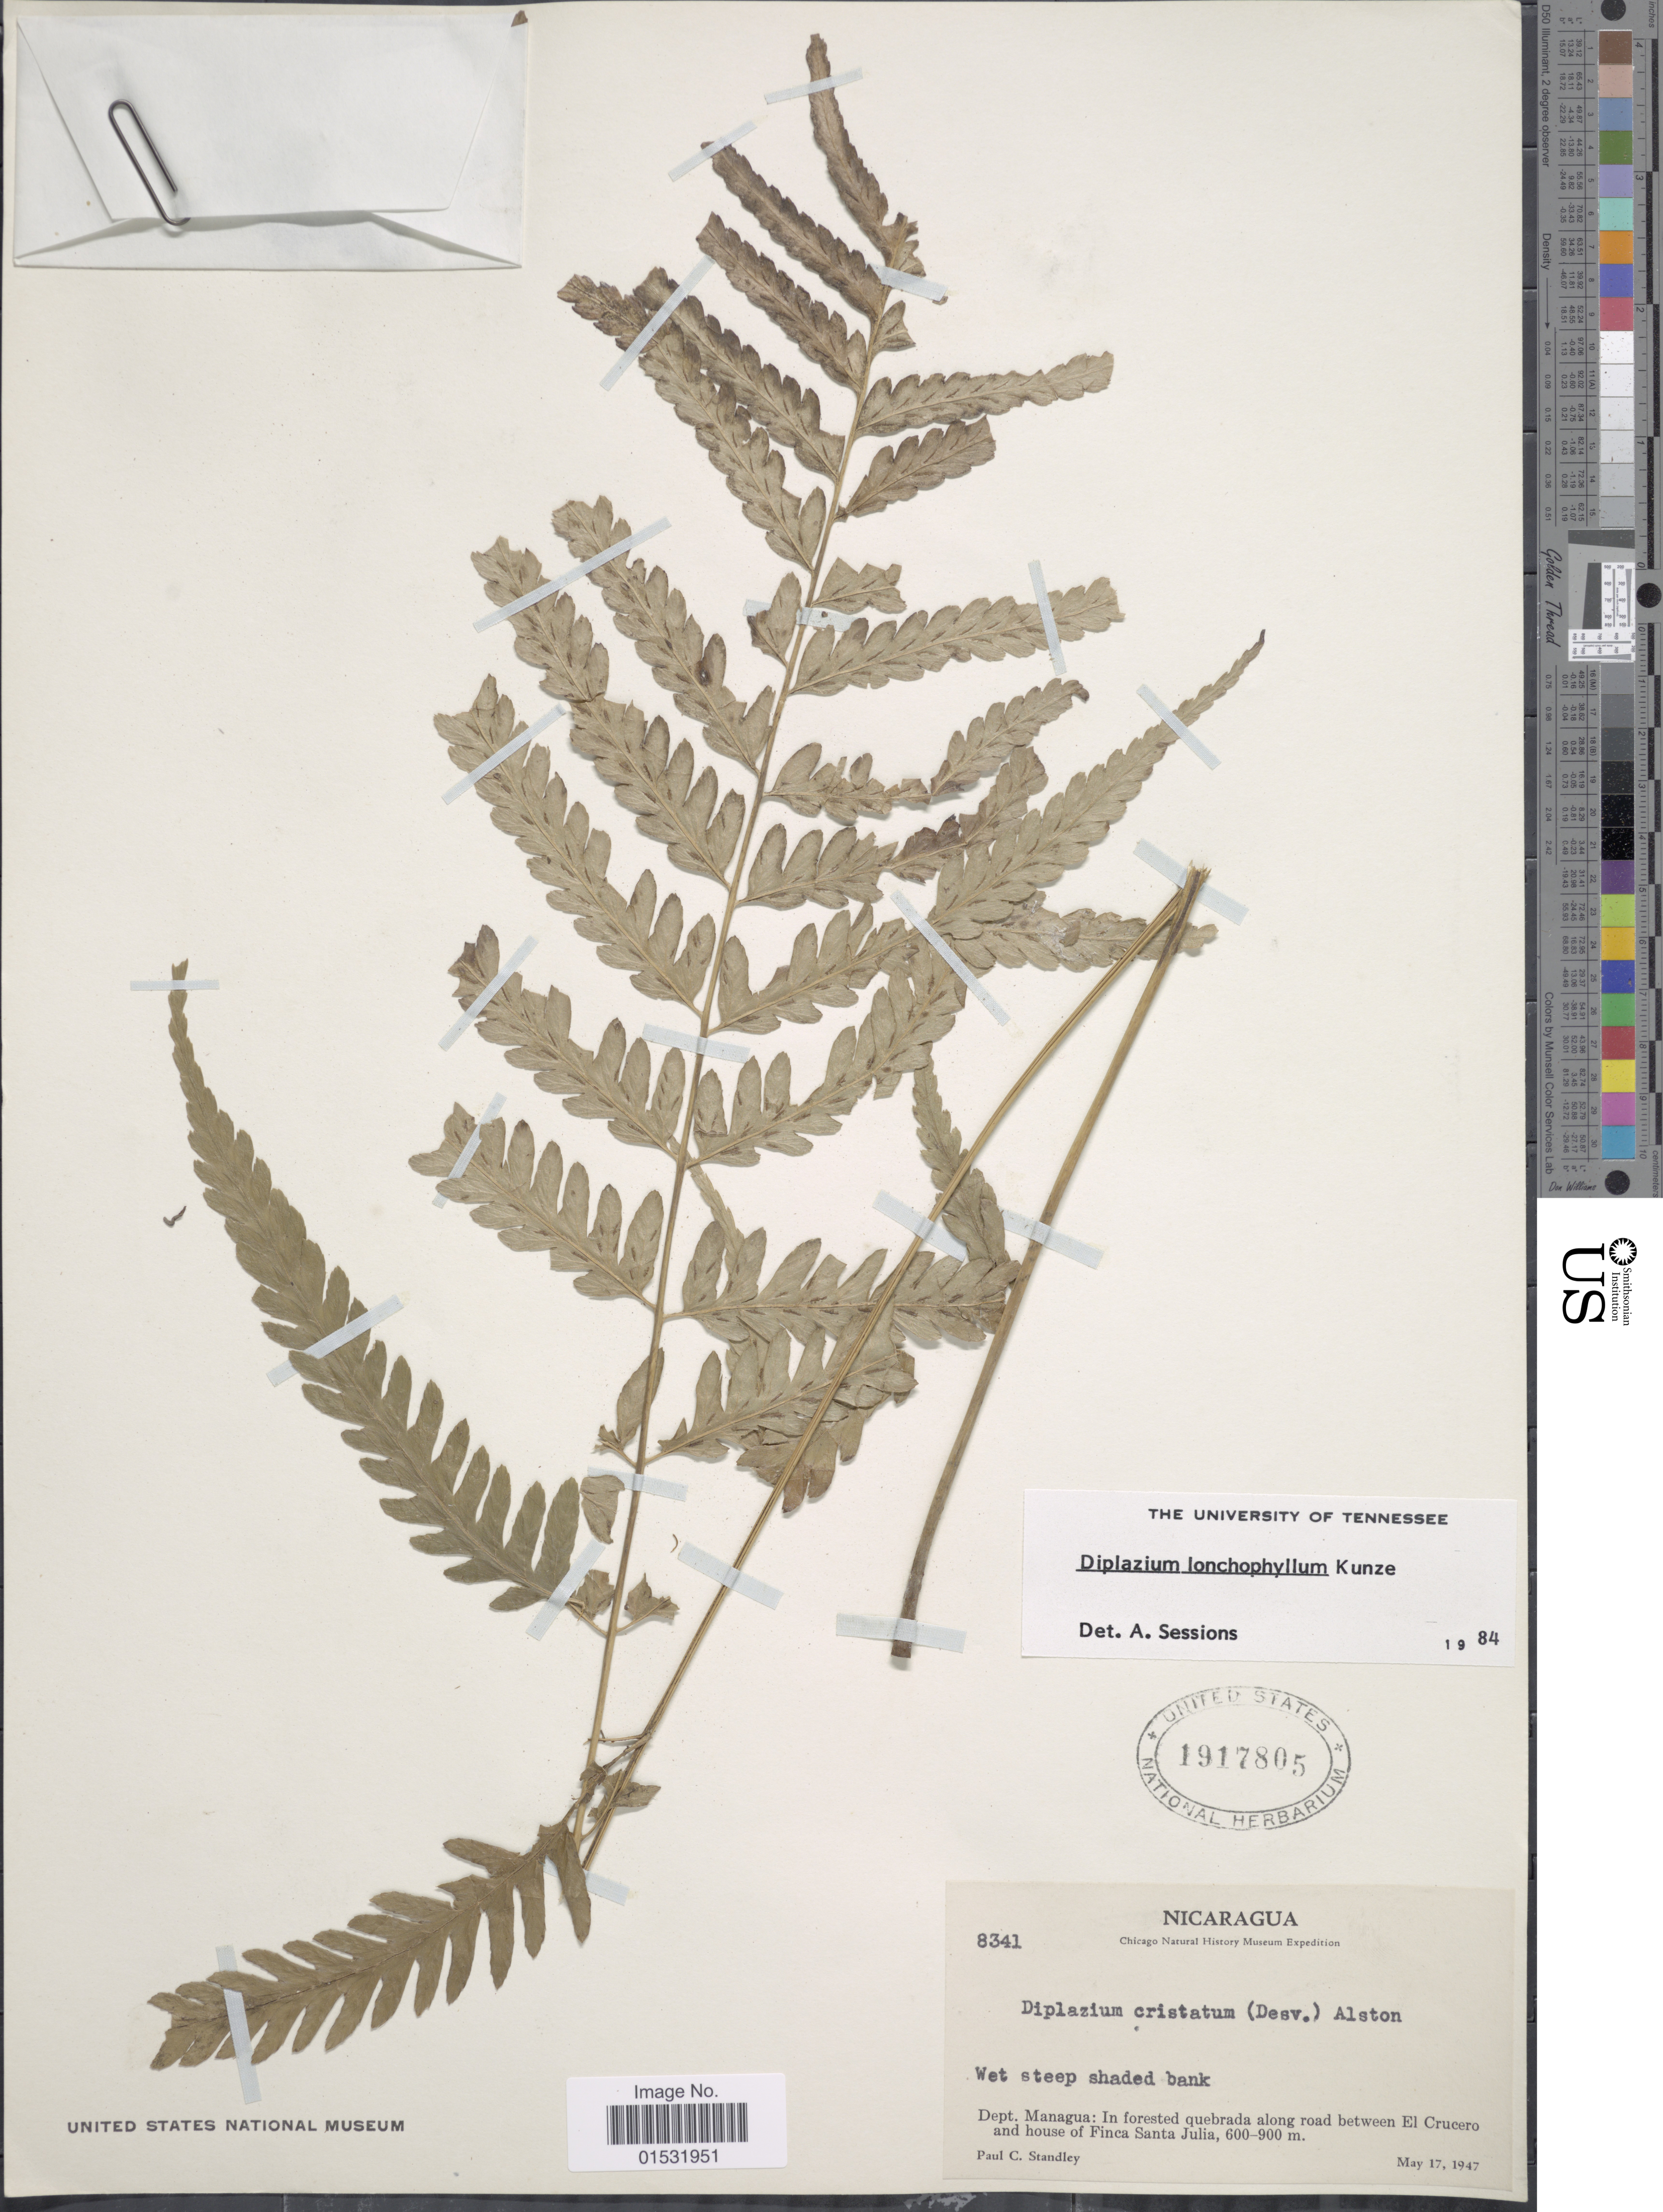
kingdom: Plantae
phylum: Tracheophyta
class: Polypodiopsida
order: Polypodiales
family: Athyriaceae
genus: Diplazium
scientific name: Diplazium lonchophyllum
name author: Kunze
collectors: P. C. Standley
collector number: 8341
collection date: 1947-05-17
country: Nicaragua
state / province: Managua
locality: In forested quebrada along road between El Crucero and house of Finca Santa Julia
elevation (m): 600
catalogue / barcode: US 1917805